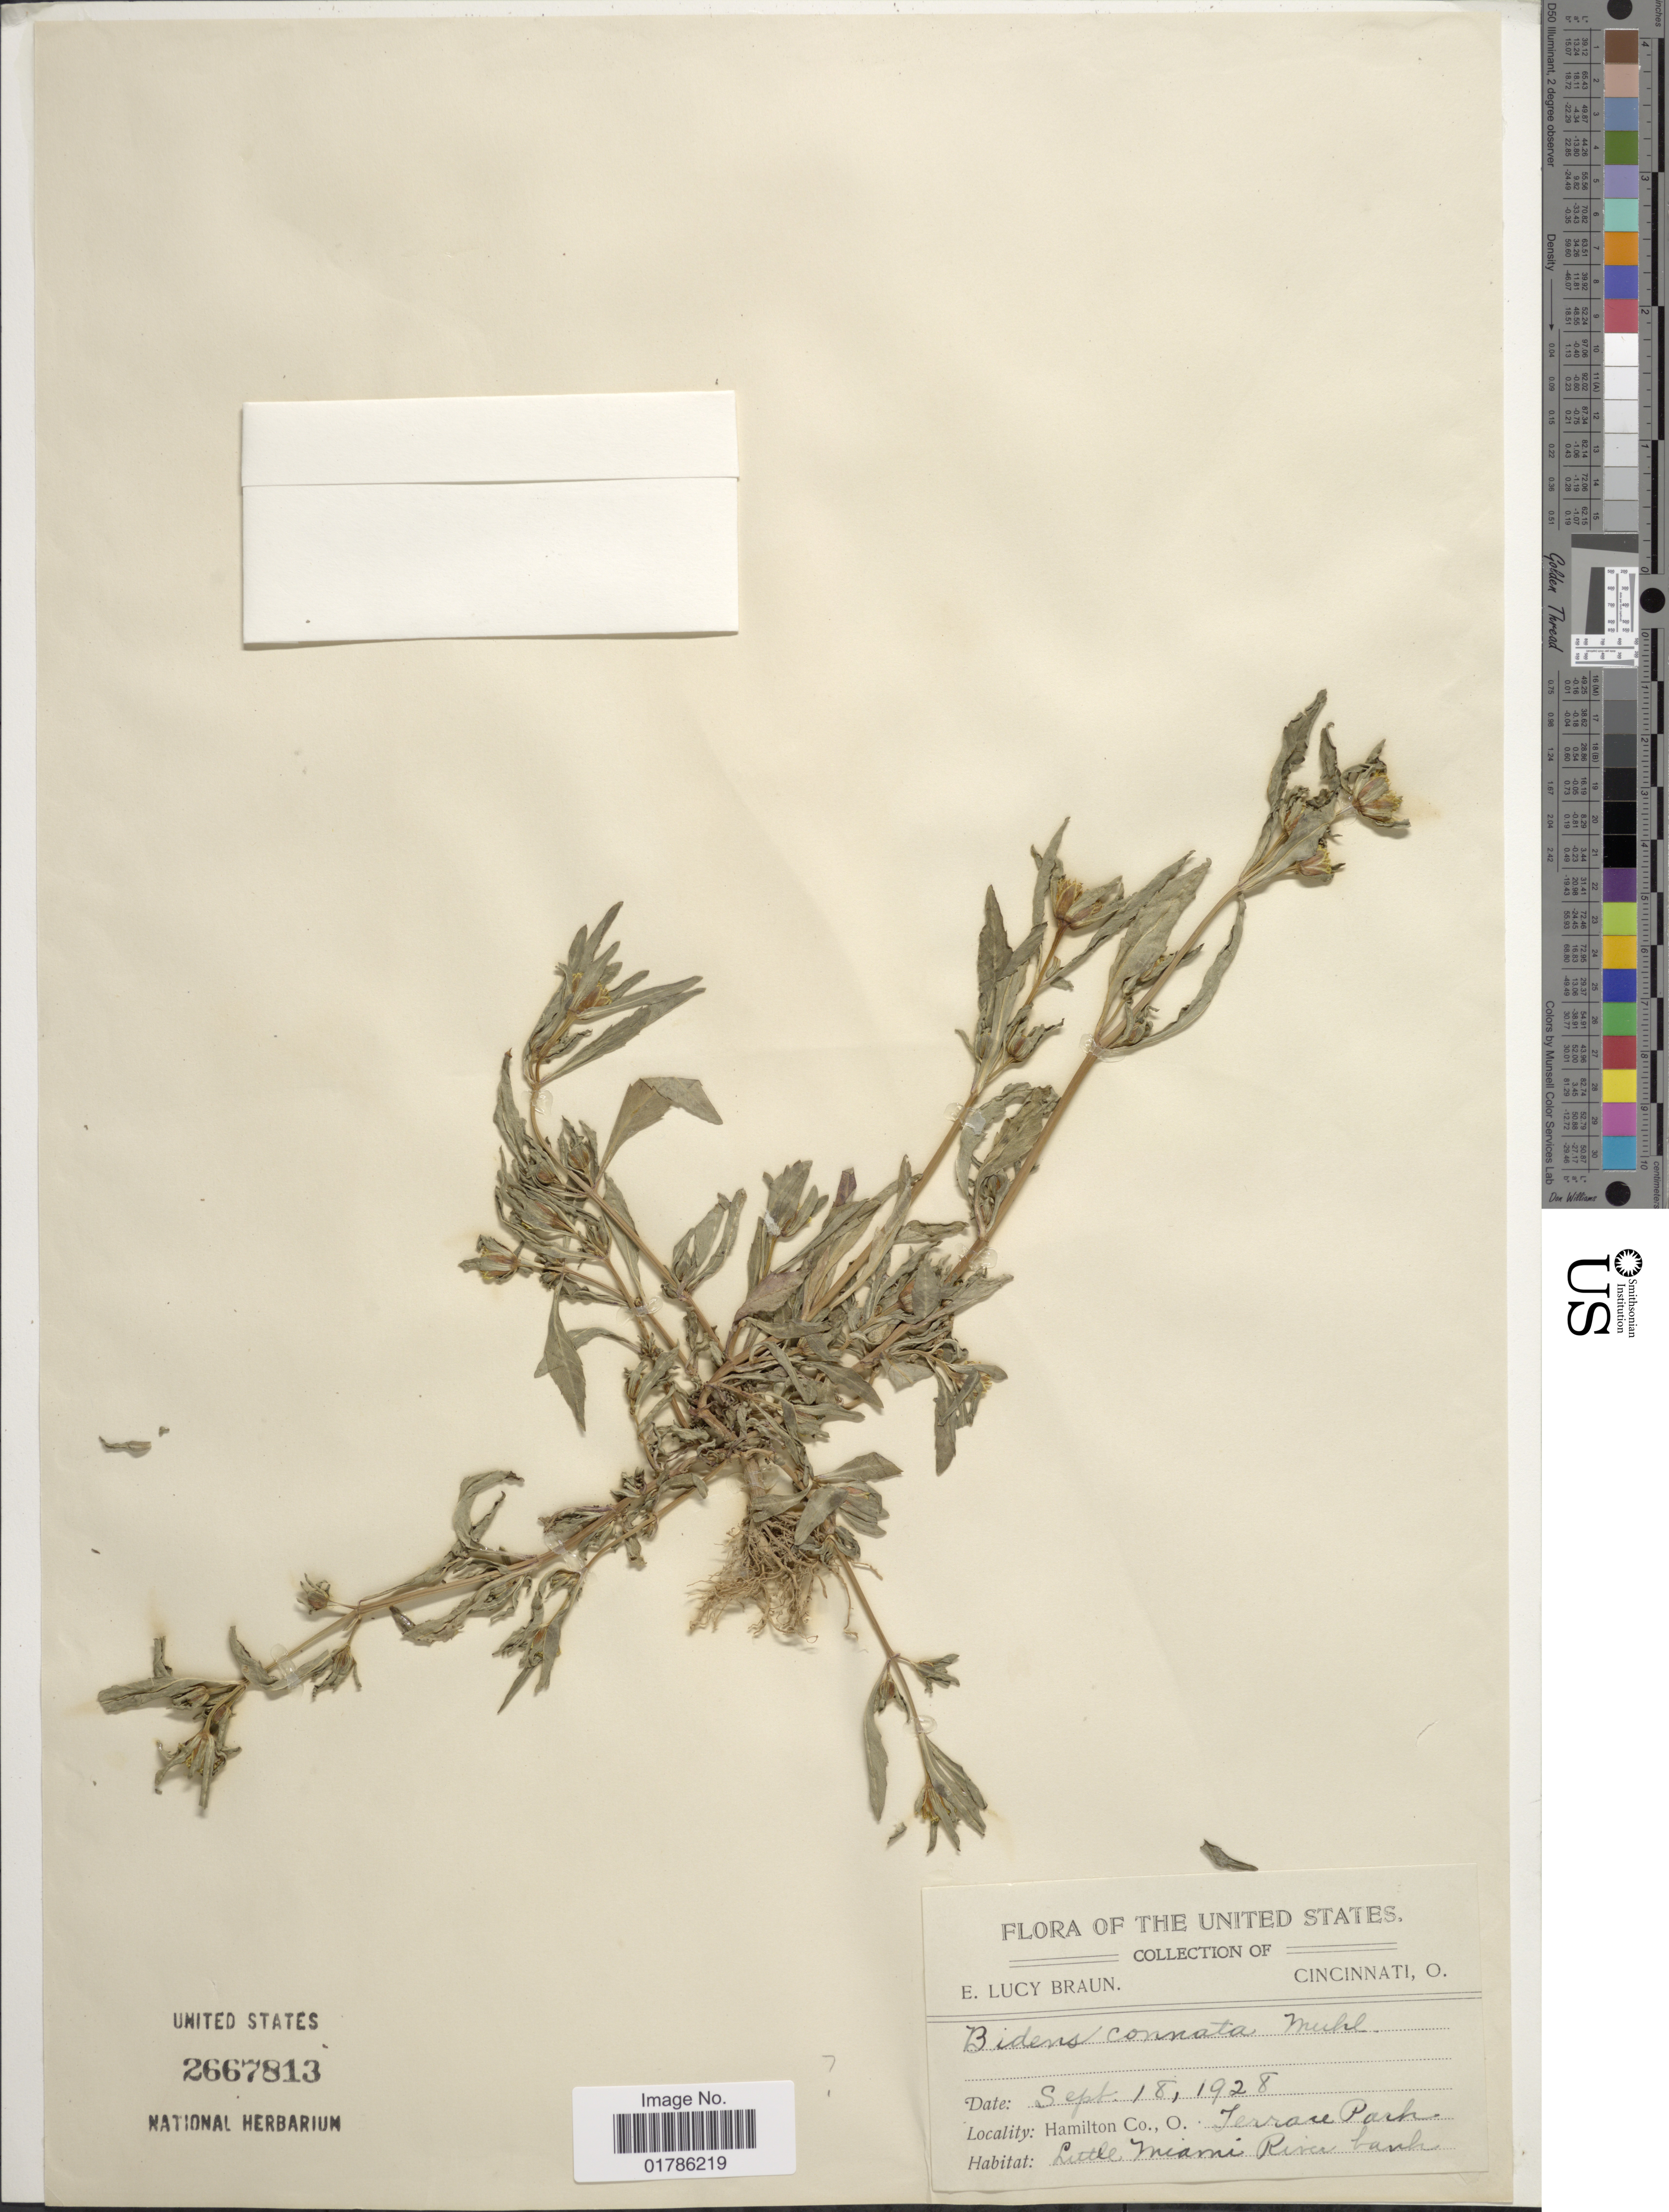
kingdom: Plantae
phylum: Tracheophyta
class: Magnoliopsida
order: Asterales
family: Asteraceae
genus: Bidens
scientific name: Bidens connata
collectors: E. L. Braun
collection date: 1928-09-18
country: United States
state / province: Ohio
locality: Hamilton Co., Terrace Park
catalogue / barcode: US 2667813